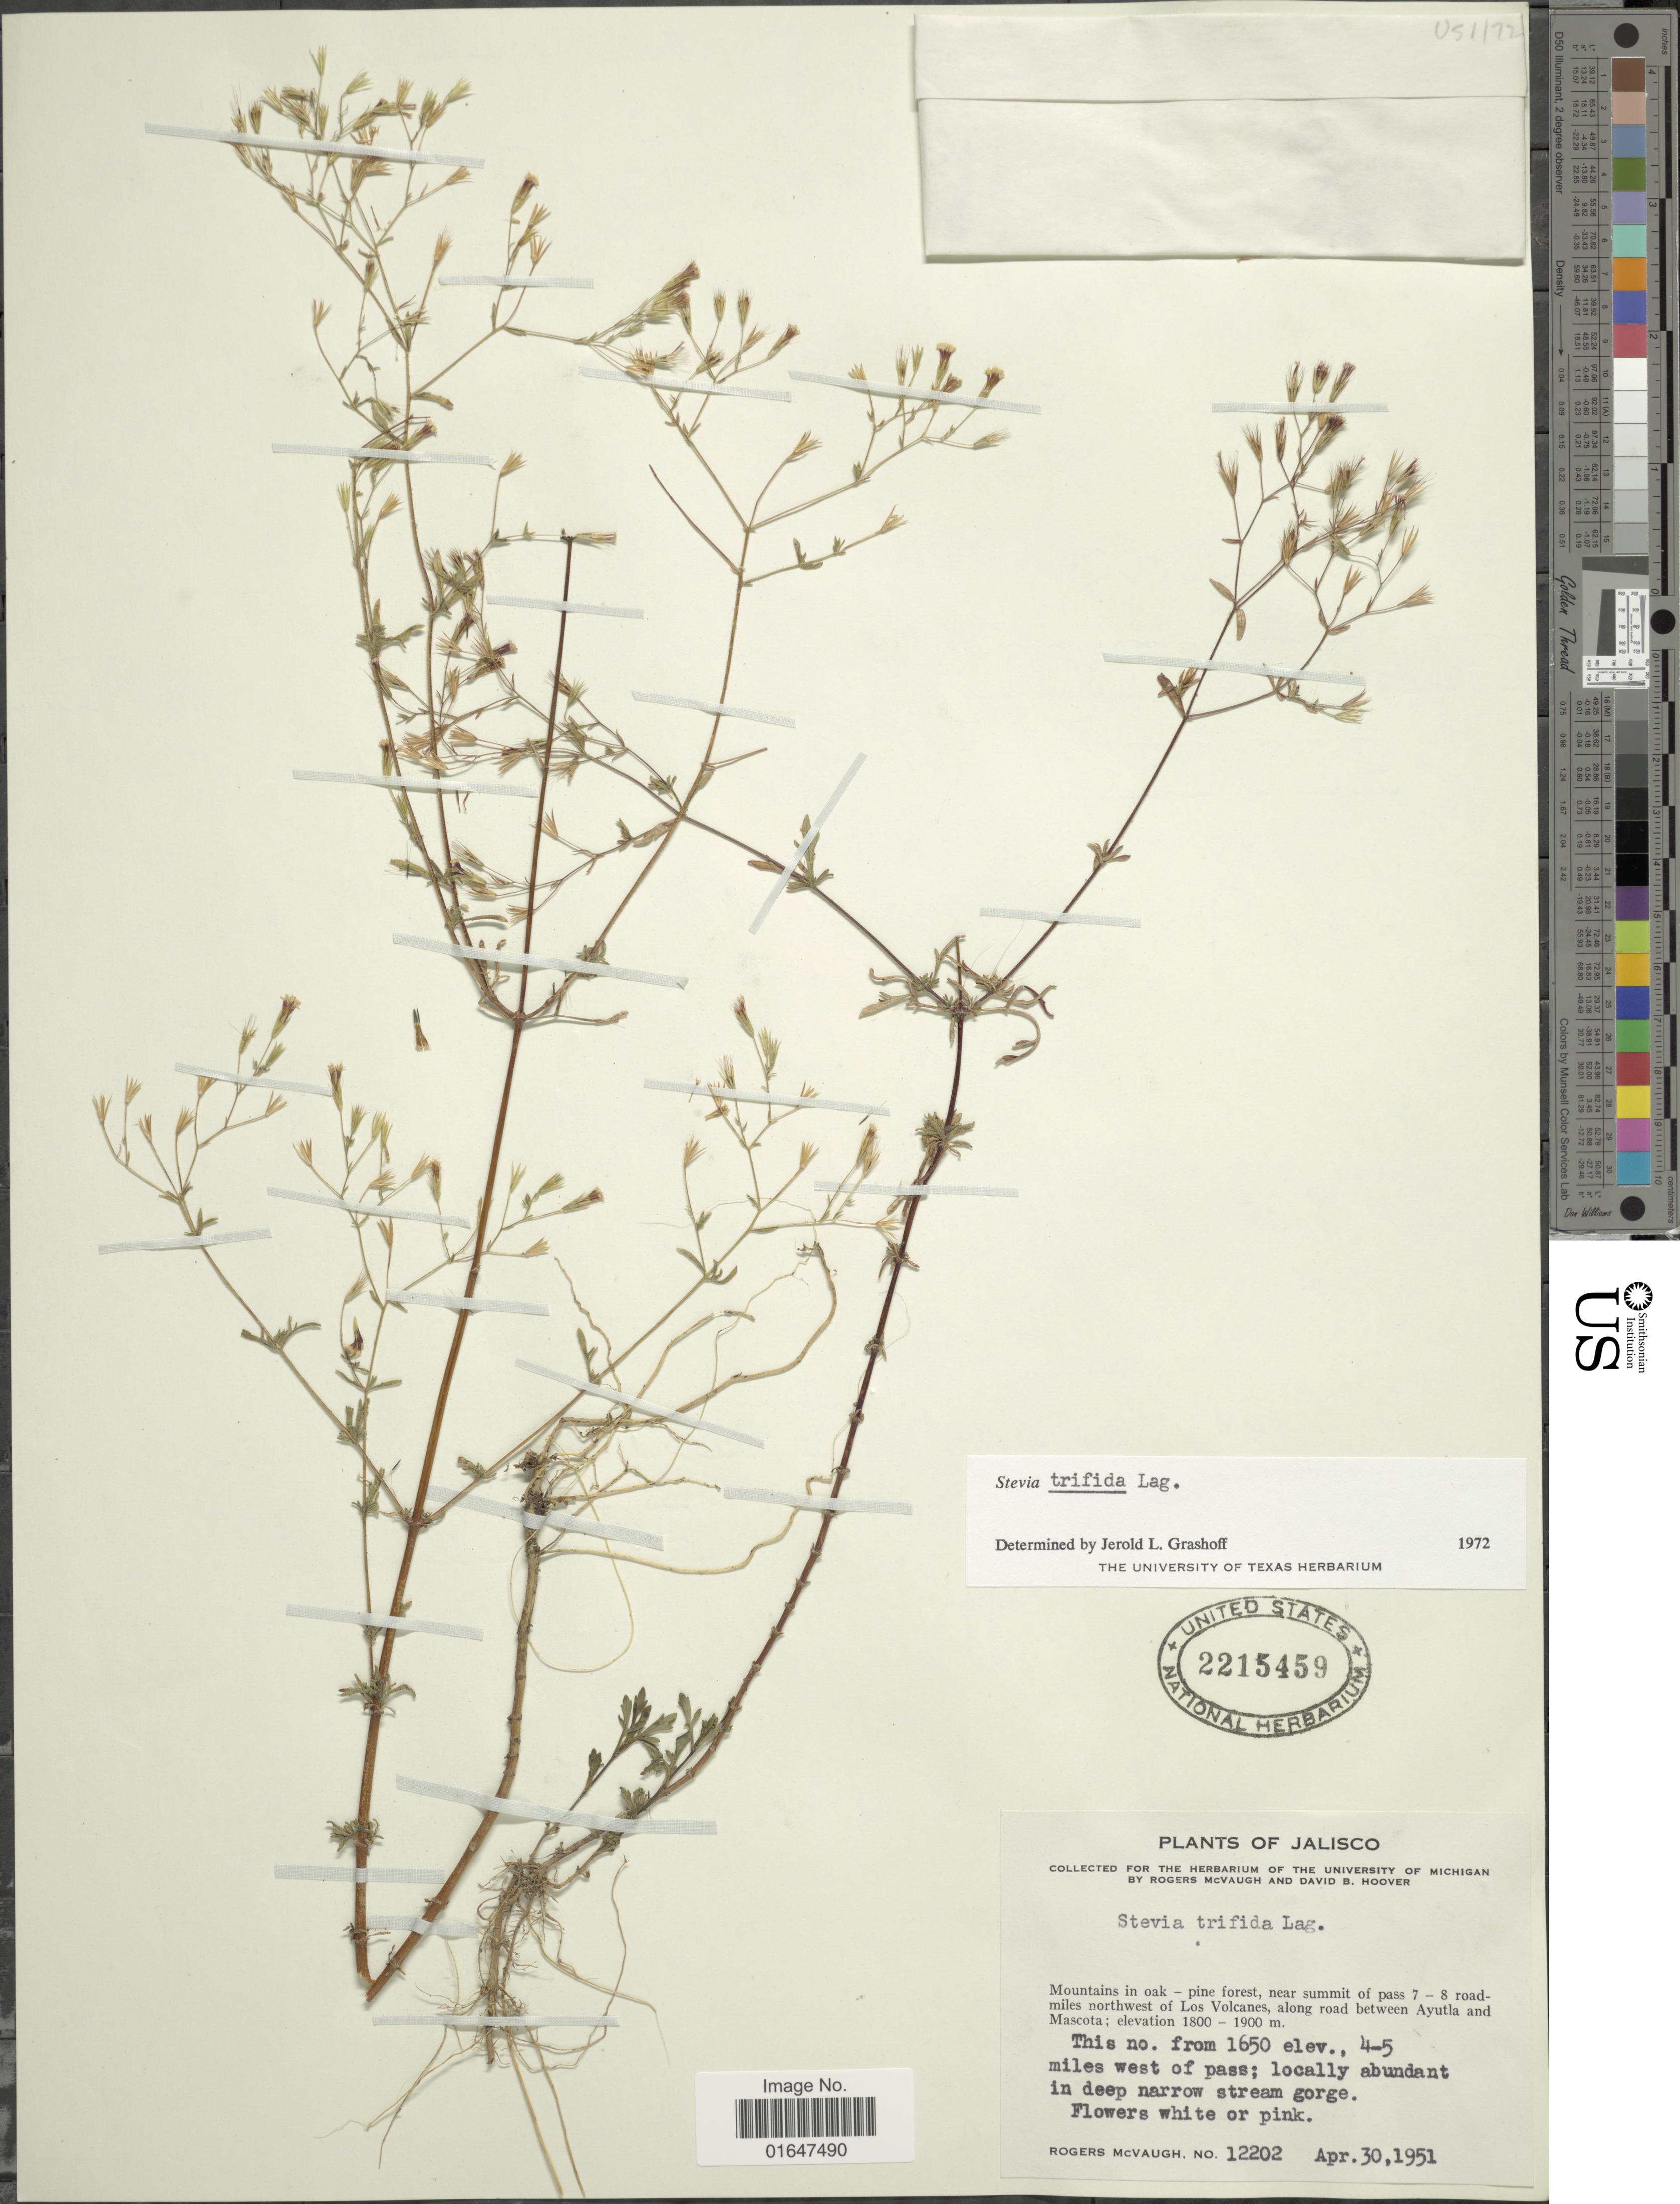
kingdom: Plantae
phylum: Tracheophyta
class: Magnoliopsida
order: Asterales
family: Asteraceae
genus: Stevia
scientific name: Stevia trifida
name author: Lag.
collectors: R. McVaugh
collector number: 12202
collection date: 1951-04-30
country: Mexico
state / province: Jalisco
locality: Near summit of pass 7-8 road-miles northwest of Los Volcanes, along road between Ayutla and Mascota, 4-5 miles west of pass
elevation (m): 1650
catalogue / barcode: US 2215459